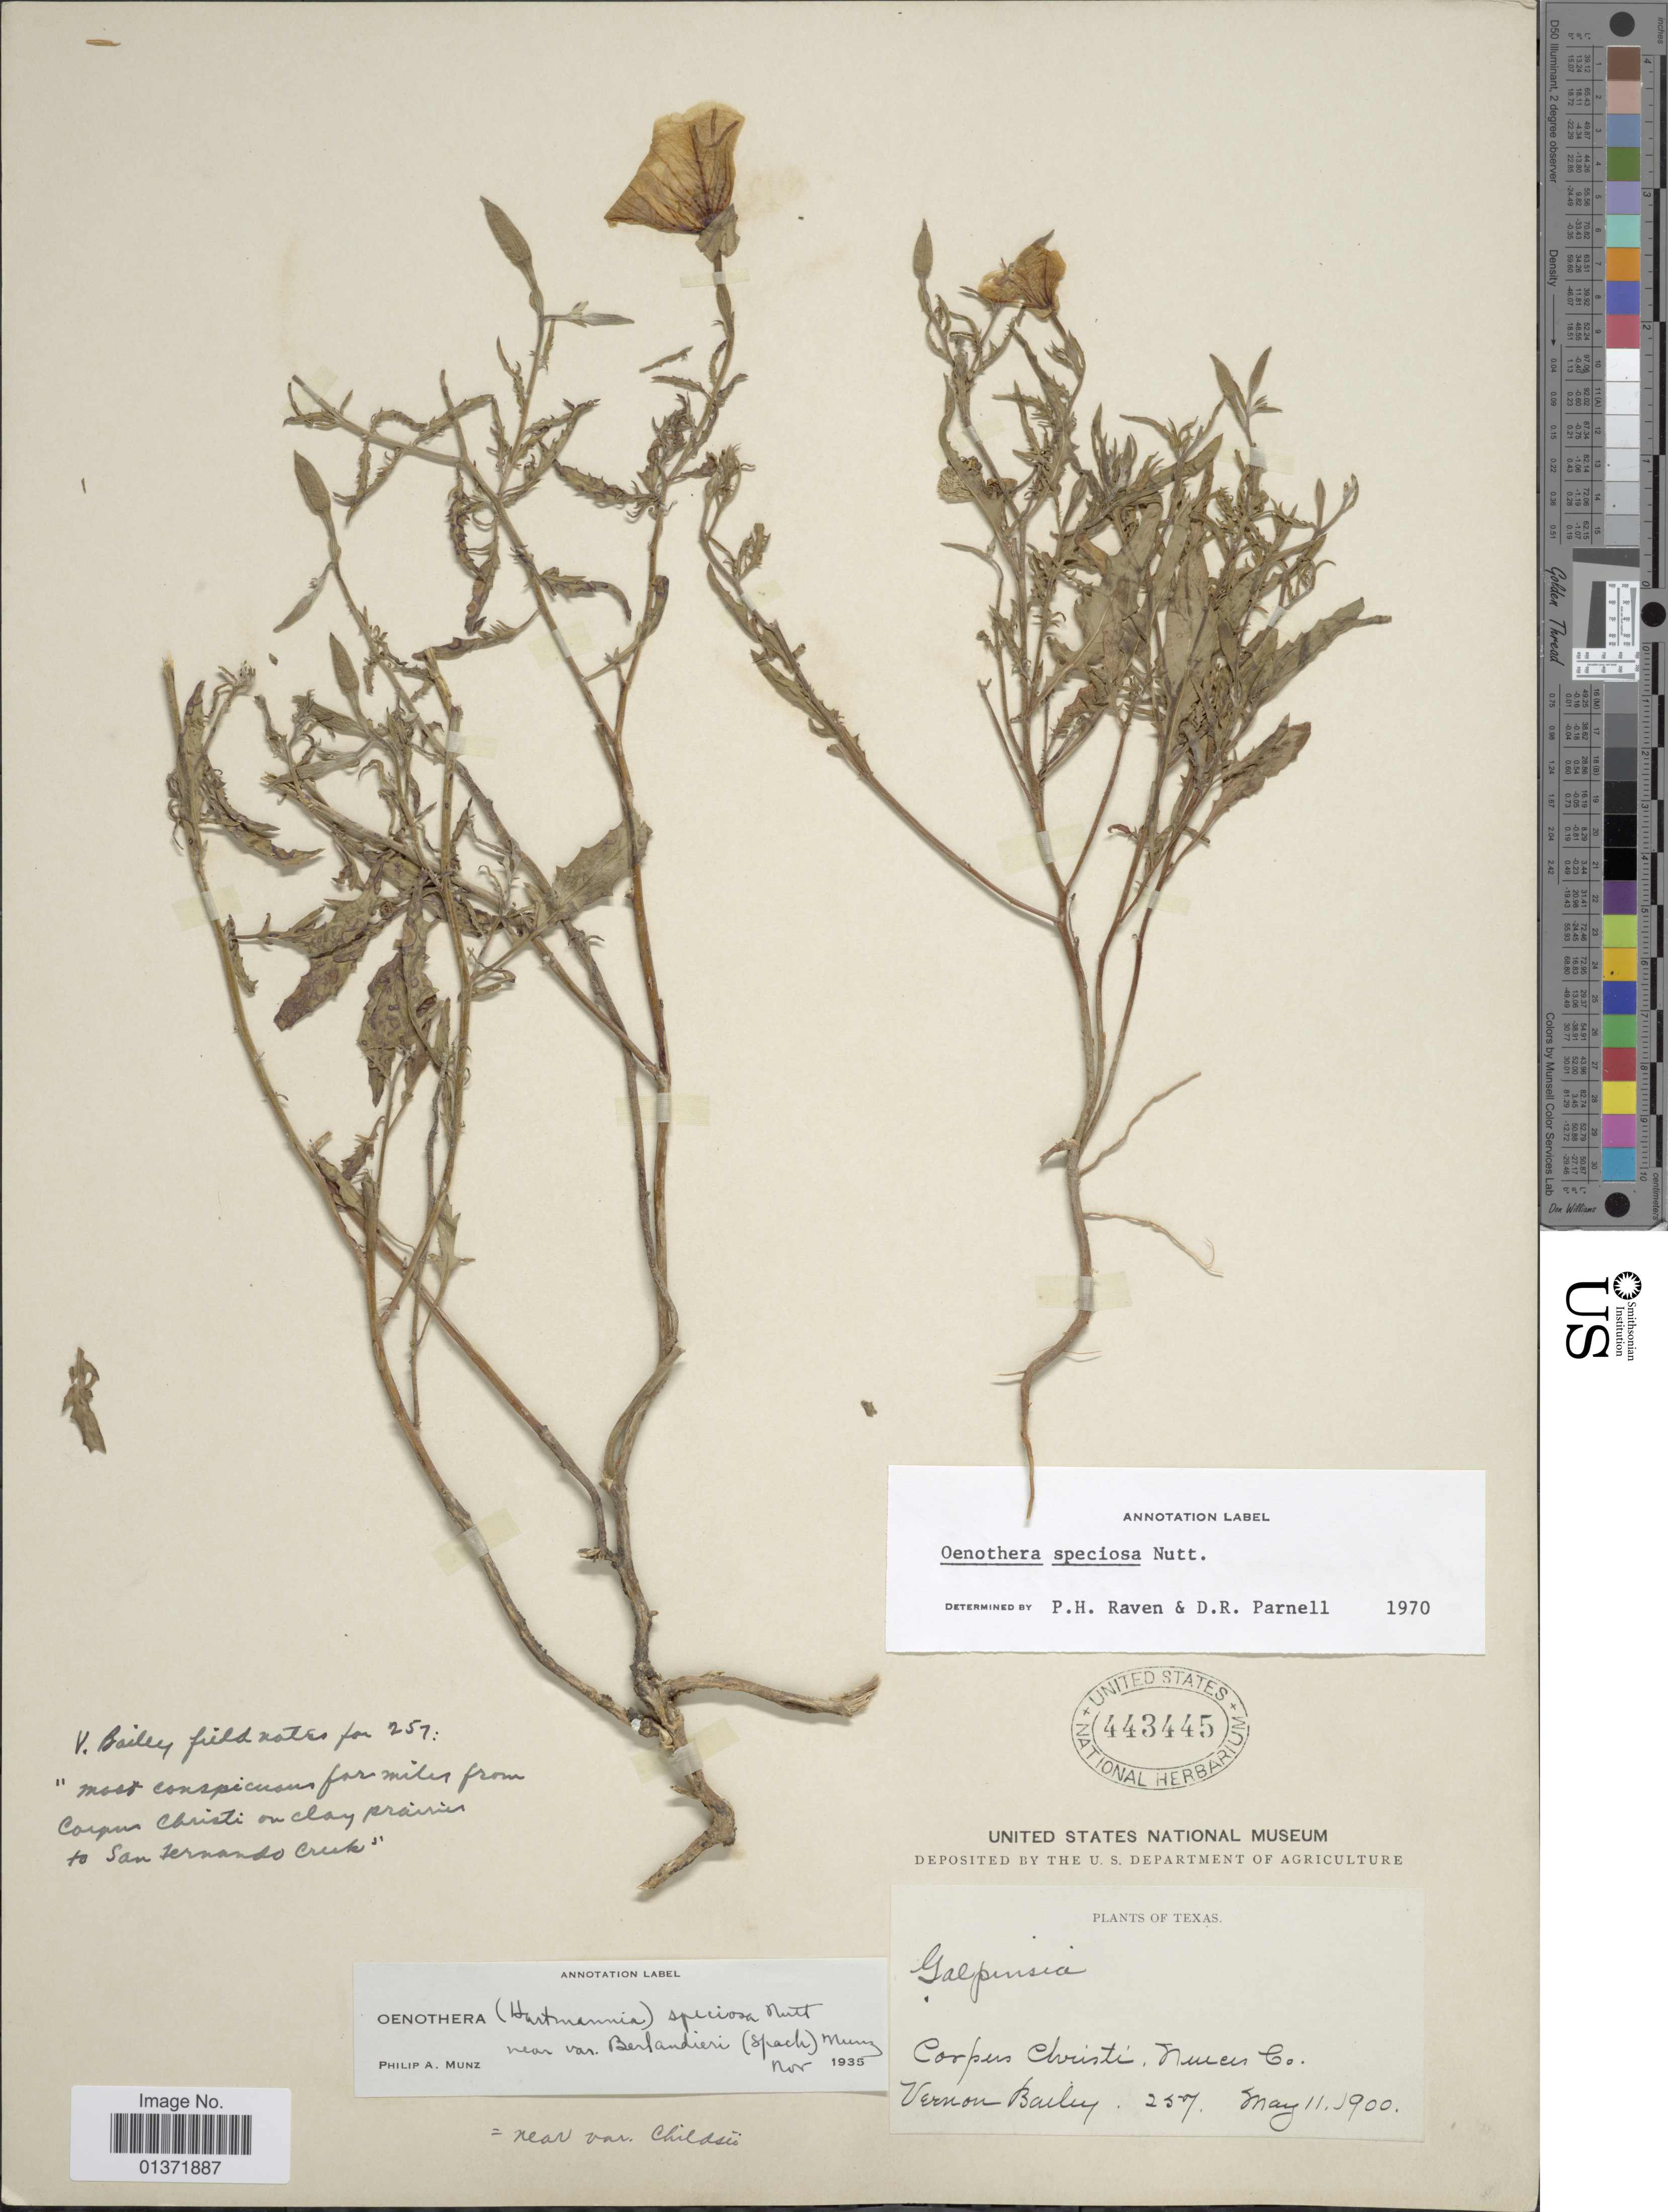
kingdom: Plantae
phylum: Tracheophyta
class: Magnoliopsida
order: Myrtales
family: Onagraceae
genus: Oenothera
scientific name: Oenothera speciosa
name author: Nutt.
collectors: V. O. Bailey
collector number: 257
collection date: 1900-05-11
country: United States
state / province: Texas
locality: Corpus Christi, Nueces Co.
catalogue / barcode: US 443445